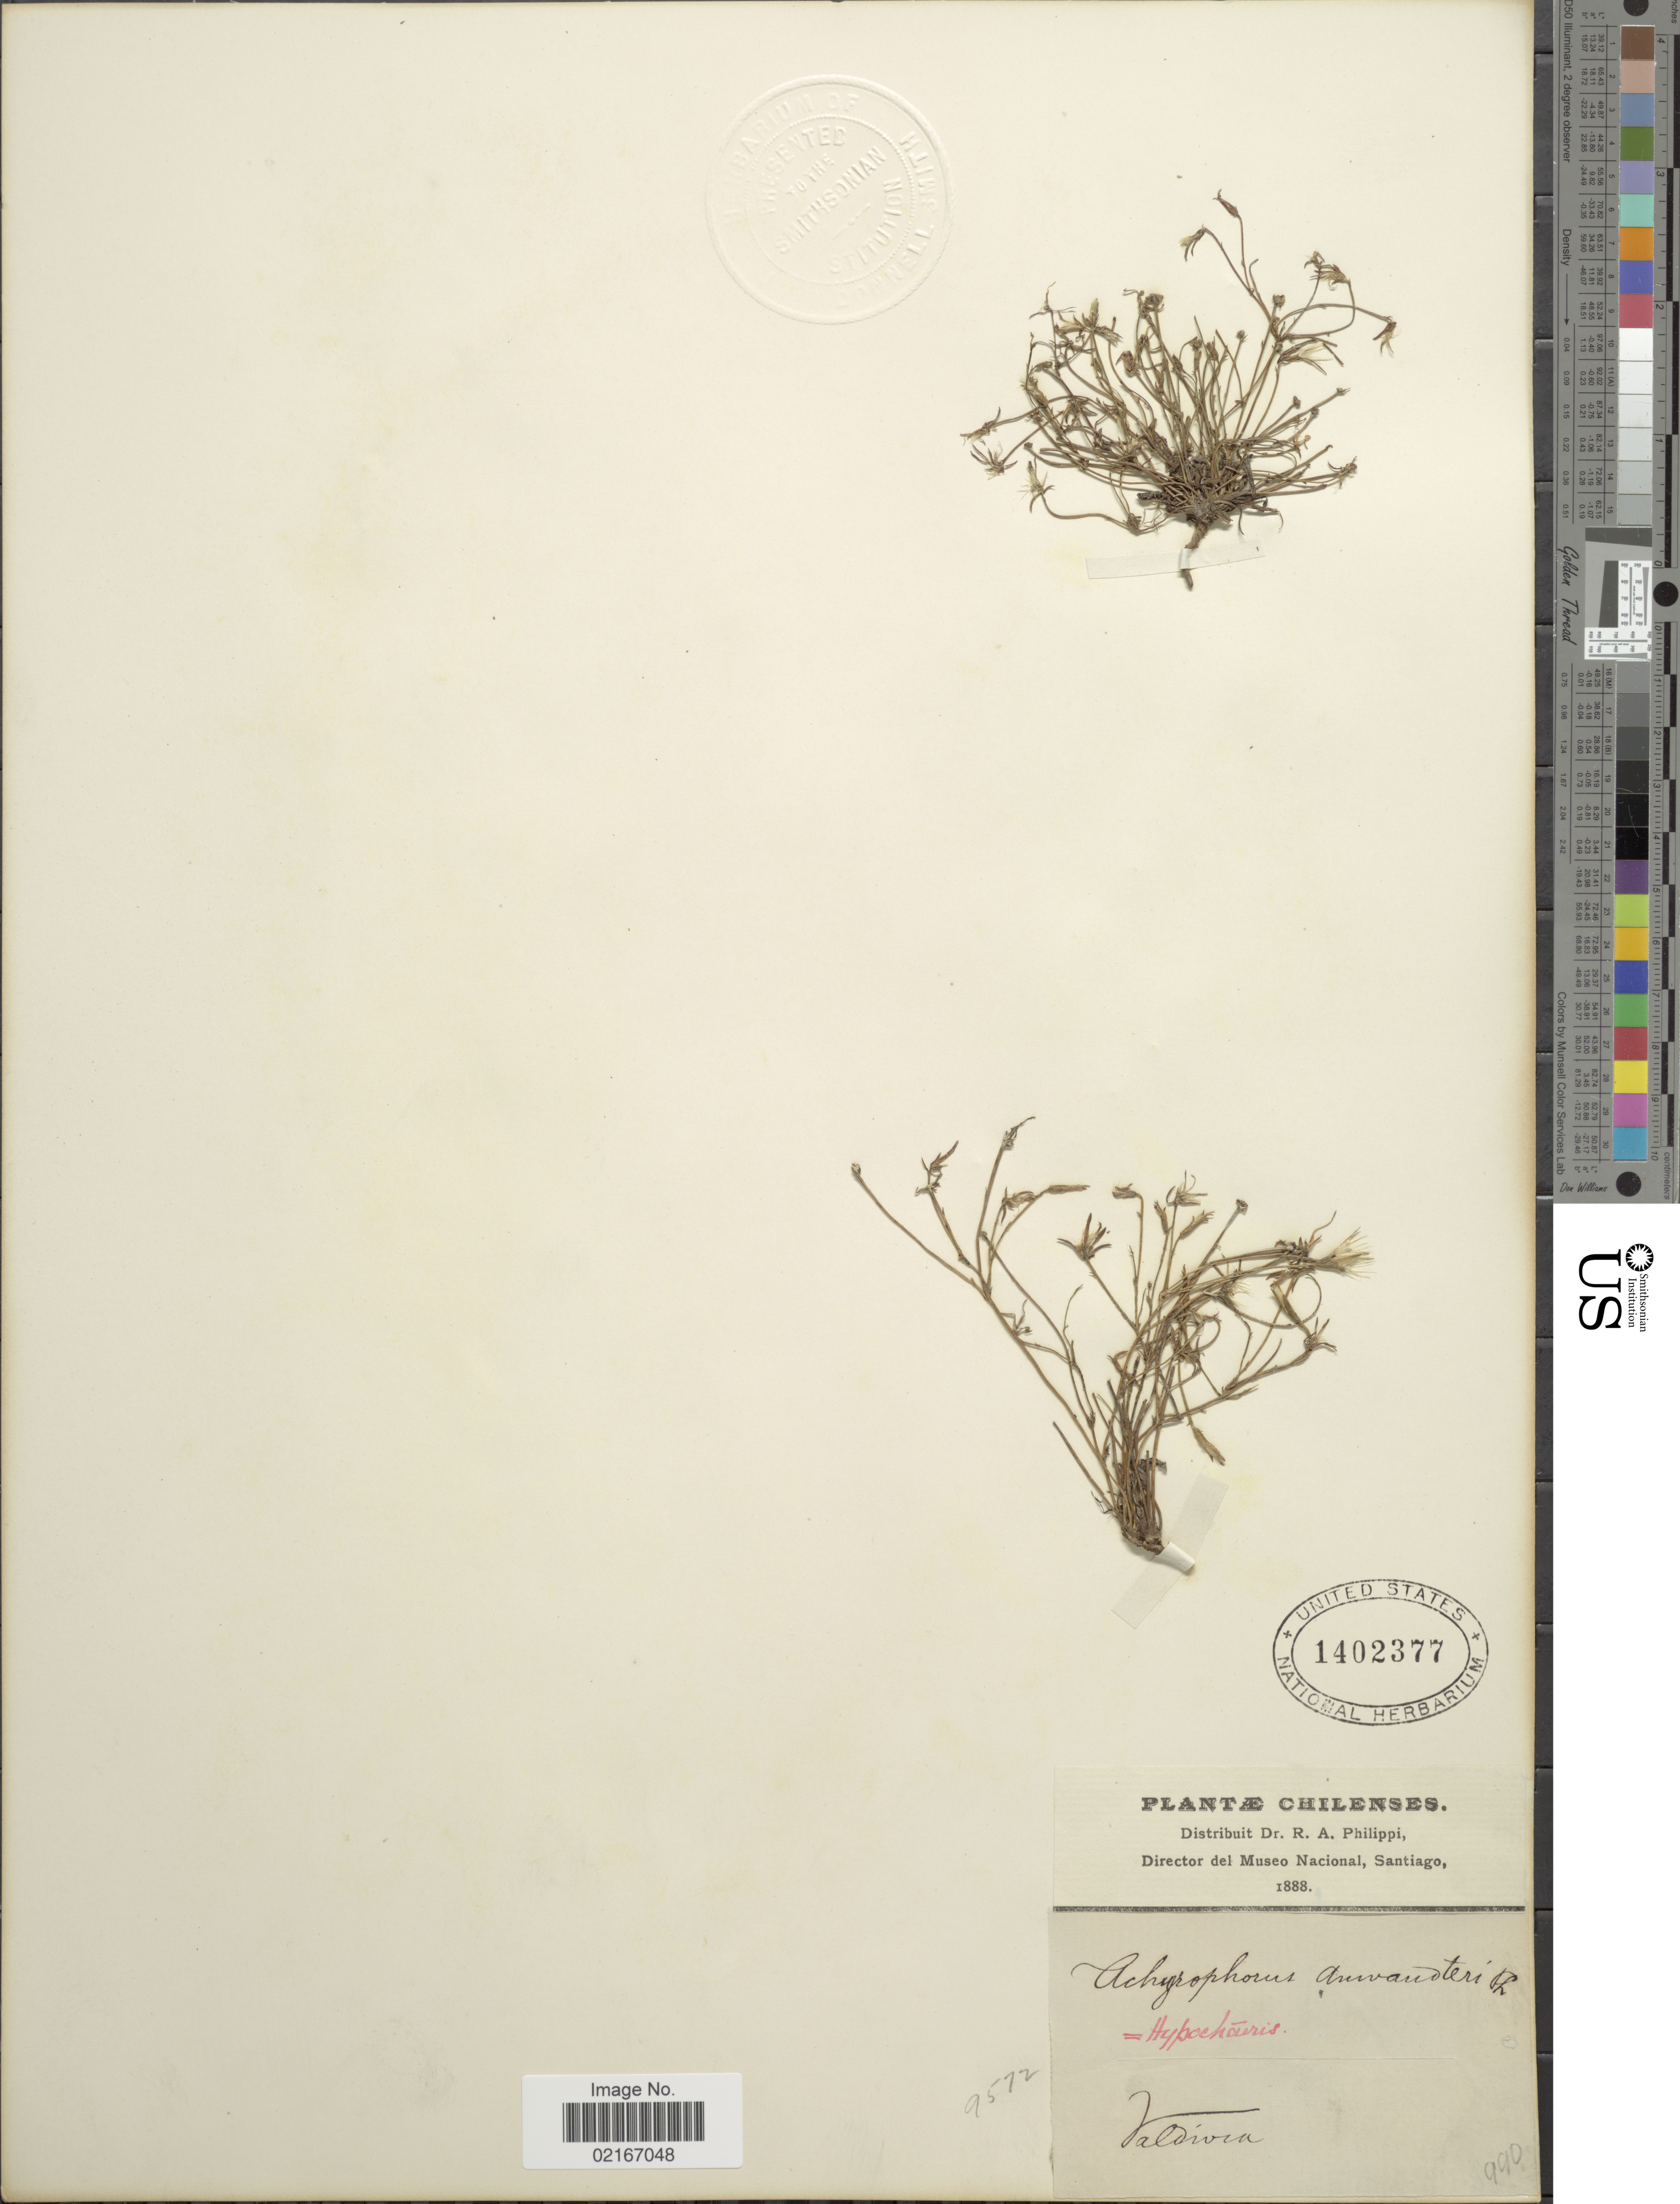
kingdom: Plantae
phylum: Tracheophyta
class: Magnoliopsida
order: Asterales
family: Asteraceae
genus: Hypochaeris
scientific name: Hypochaeris glabra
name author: L.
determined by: Mailhos, Ary, (MVFA), Universidad de la Republica (URUGUAY)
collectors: R. A. Philippi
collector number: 990?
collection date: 1888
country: Chile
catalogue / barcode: US 1402377